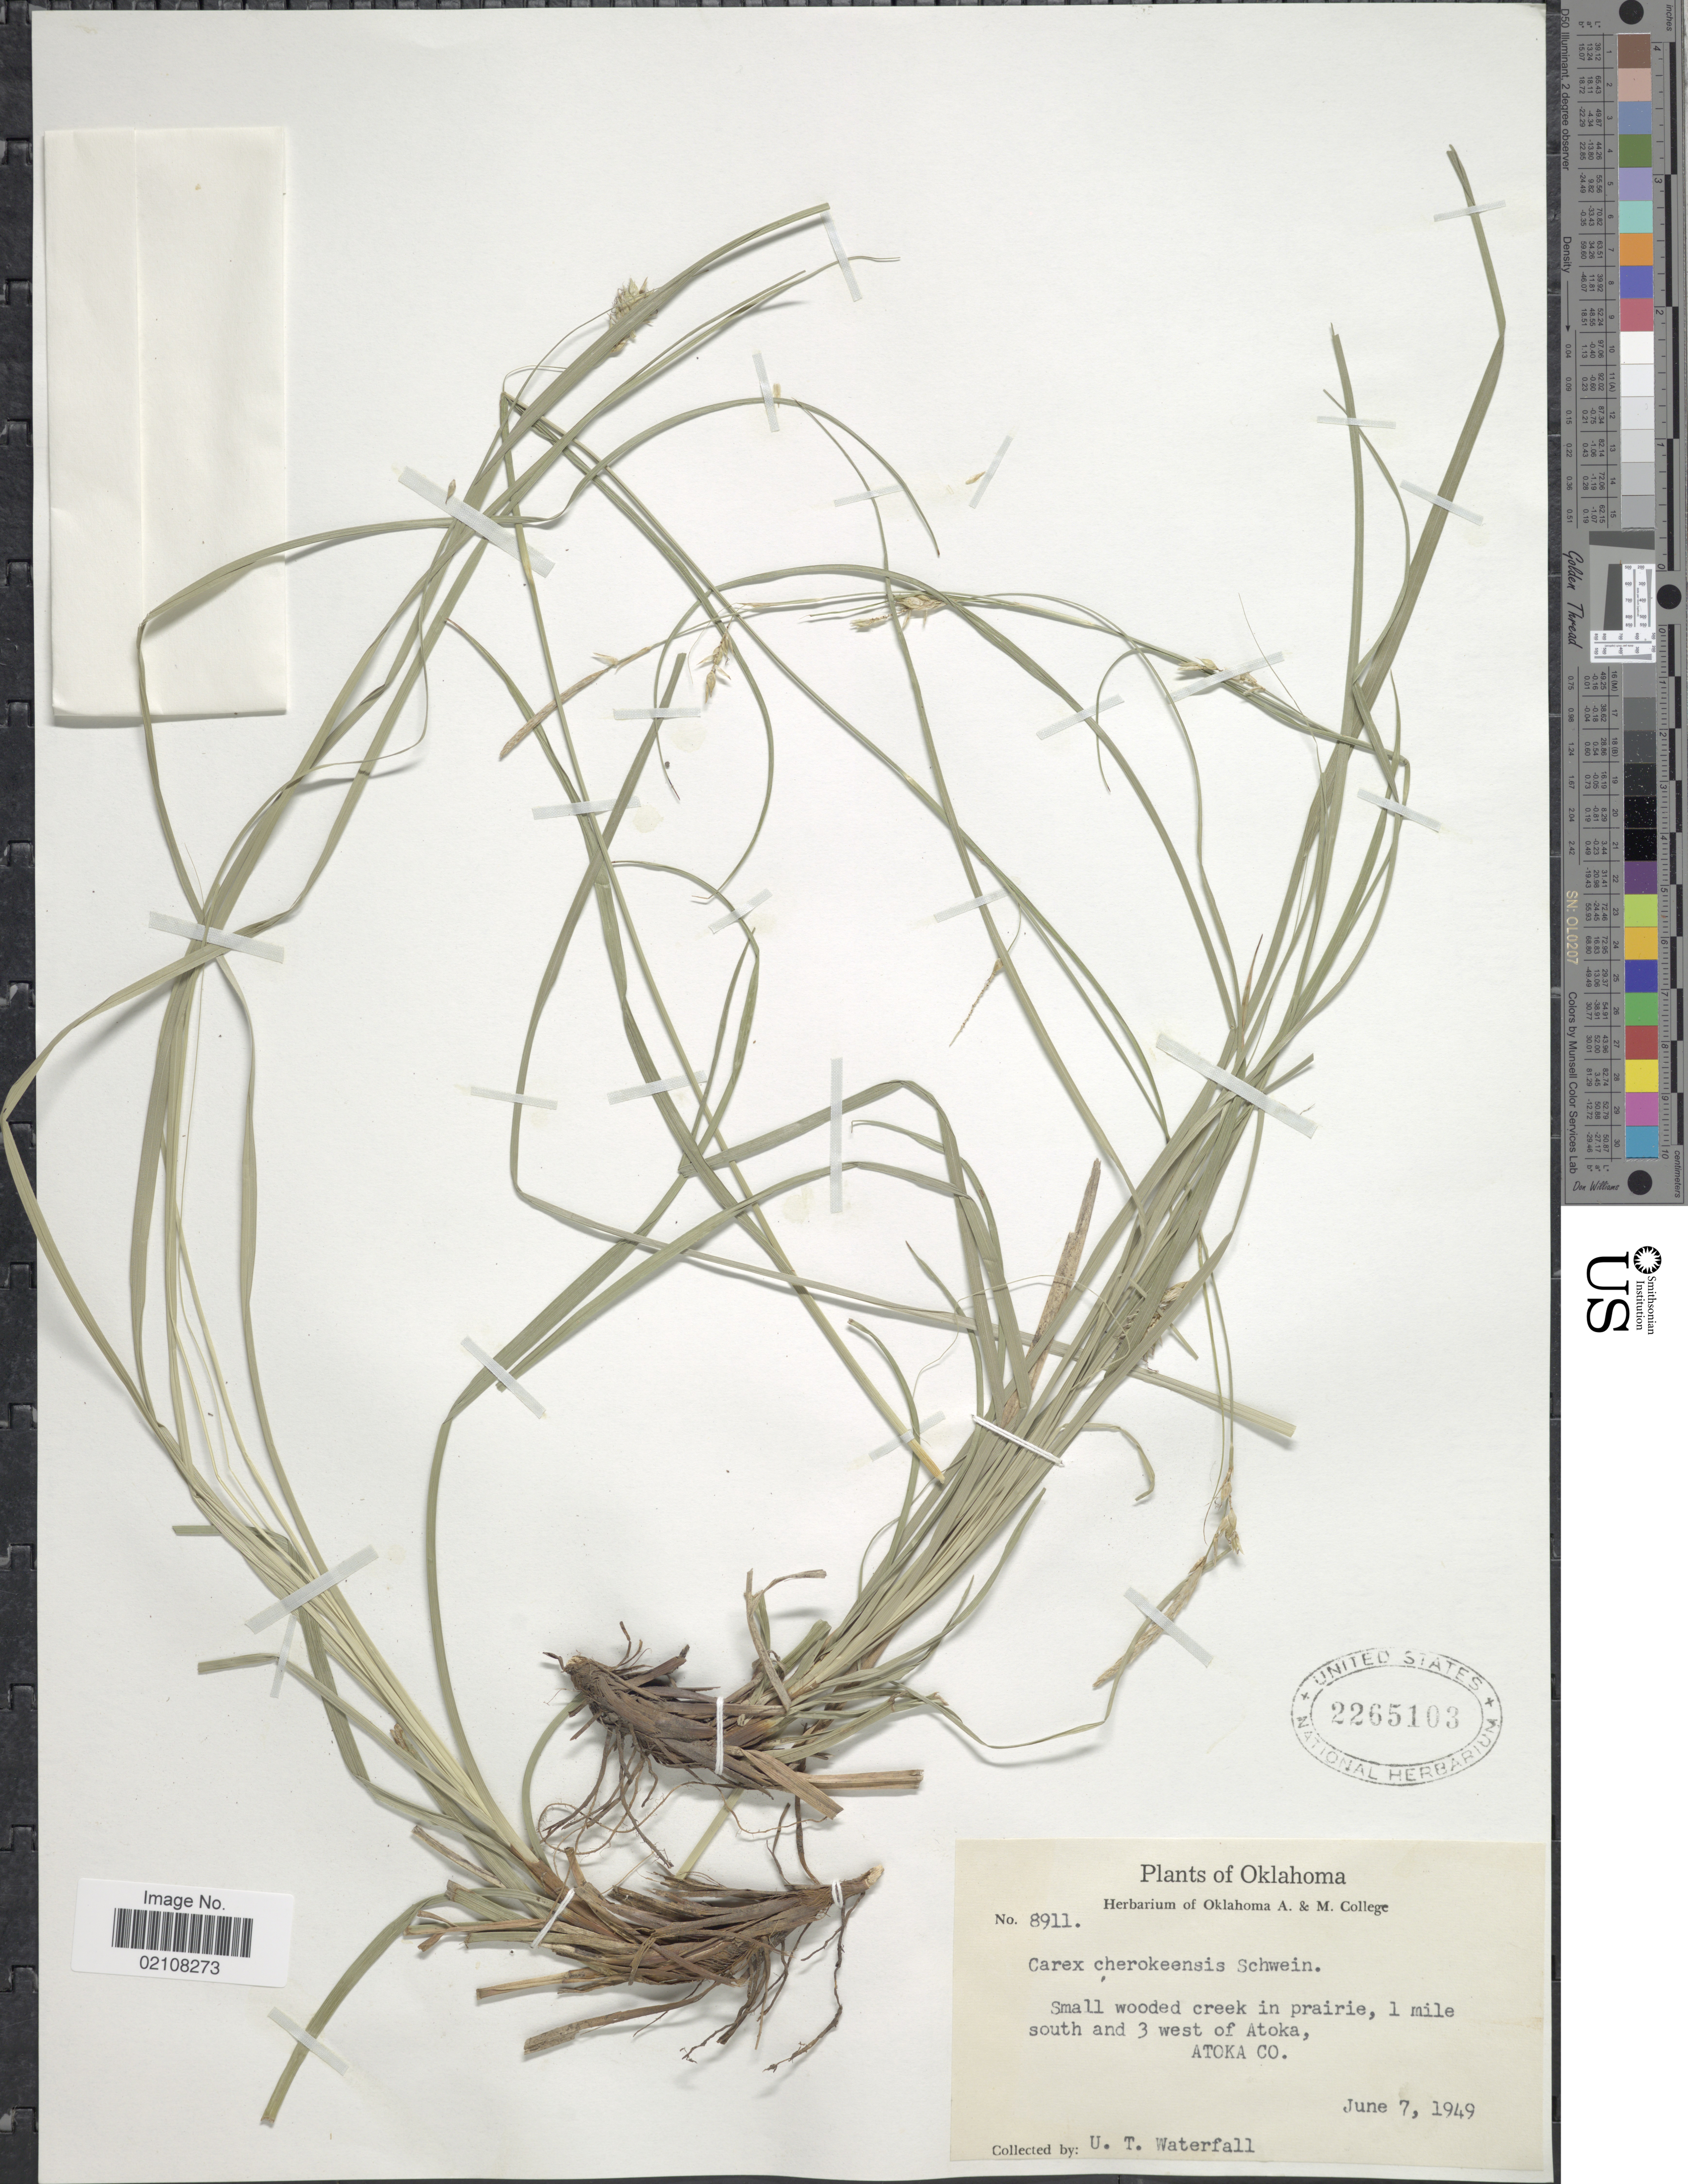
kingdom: Plantae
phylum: Tracheophyta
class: Liliopsida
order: Poales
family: Cyperaceae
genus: Carex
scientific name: Carex cherokeensis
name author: Schwein.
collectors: U. T. Waterfall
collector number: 8911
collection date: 1949-06-07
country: United States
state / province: Oklahoma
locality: Small wooded creek in prairie, 1 mile south and 3 west of Atoka, Atoka Co.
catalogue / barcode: US 2265103